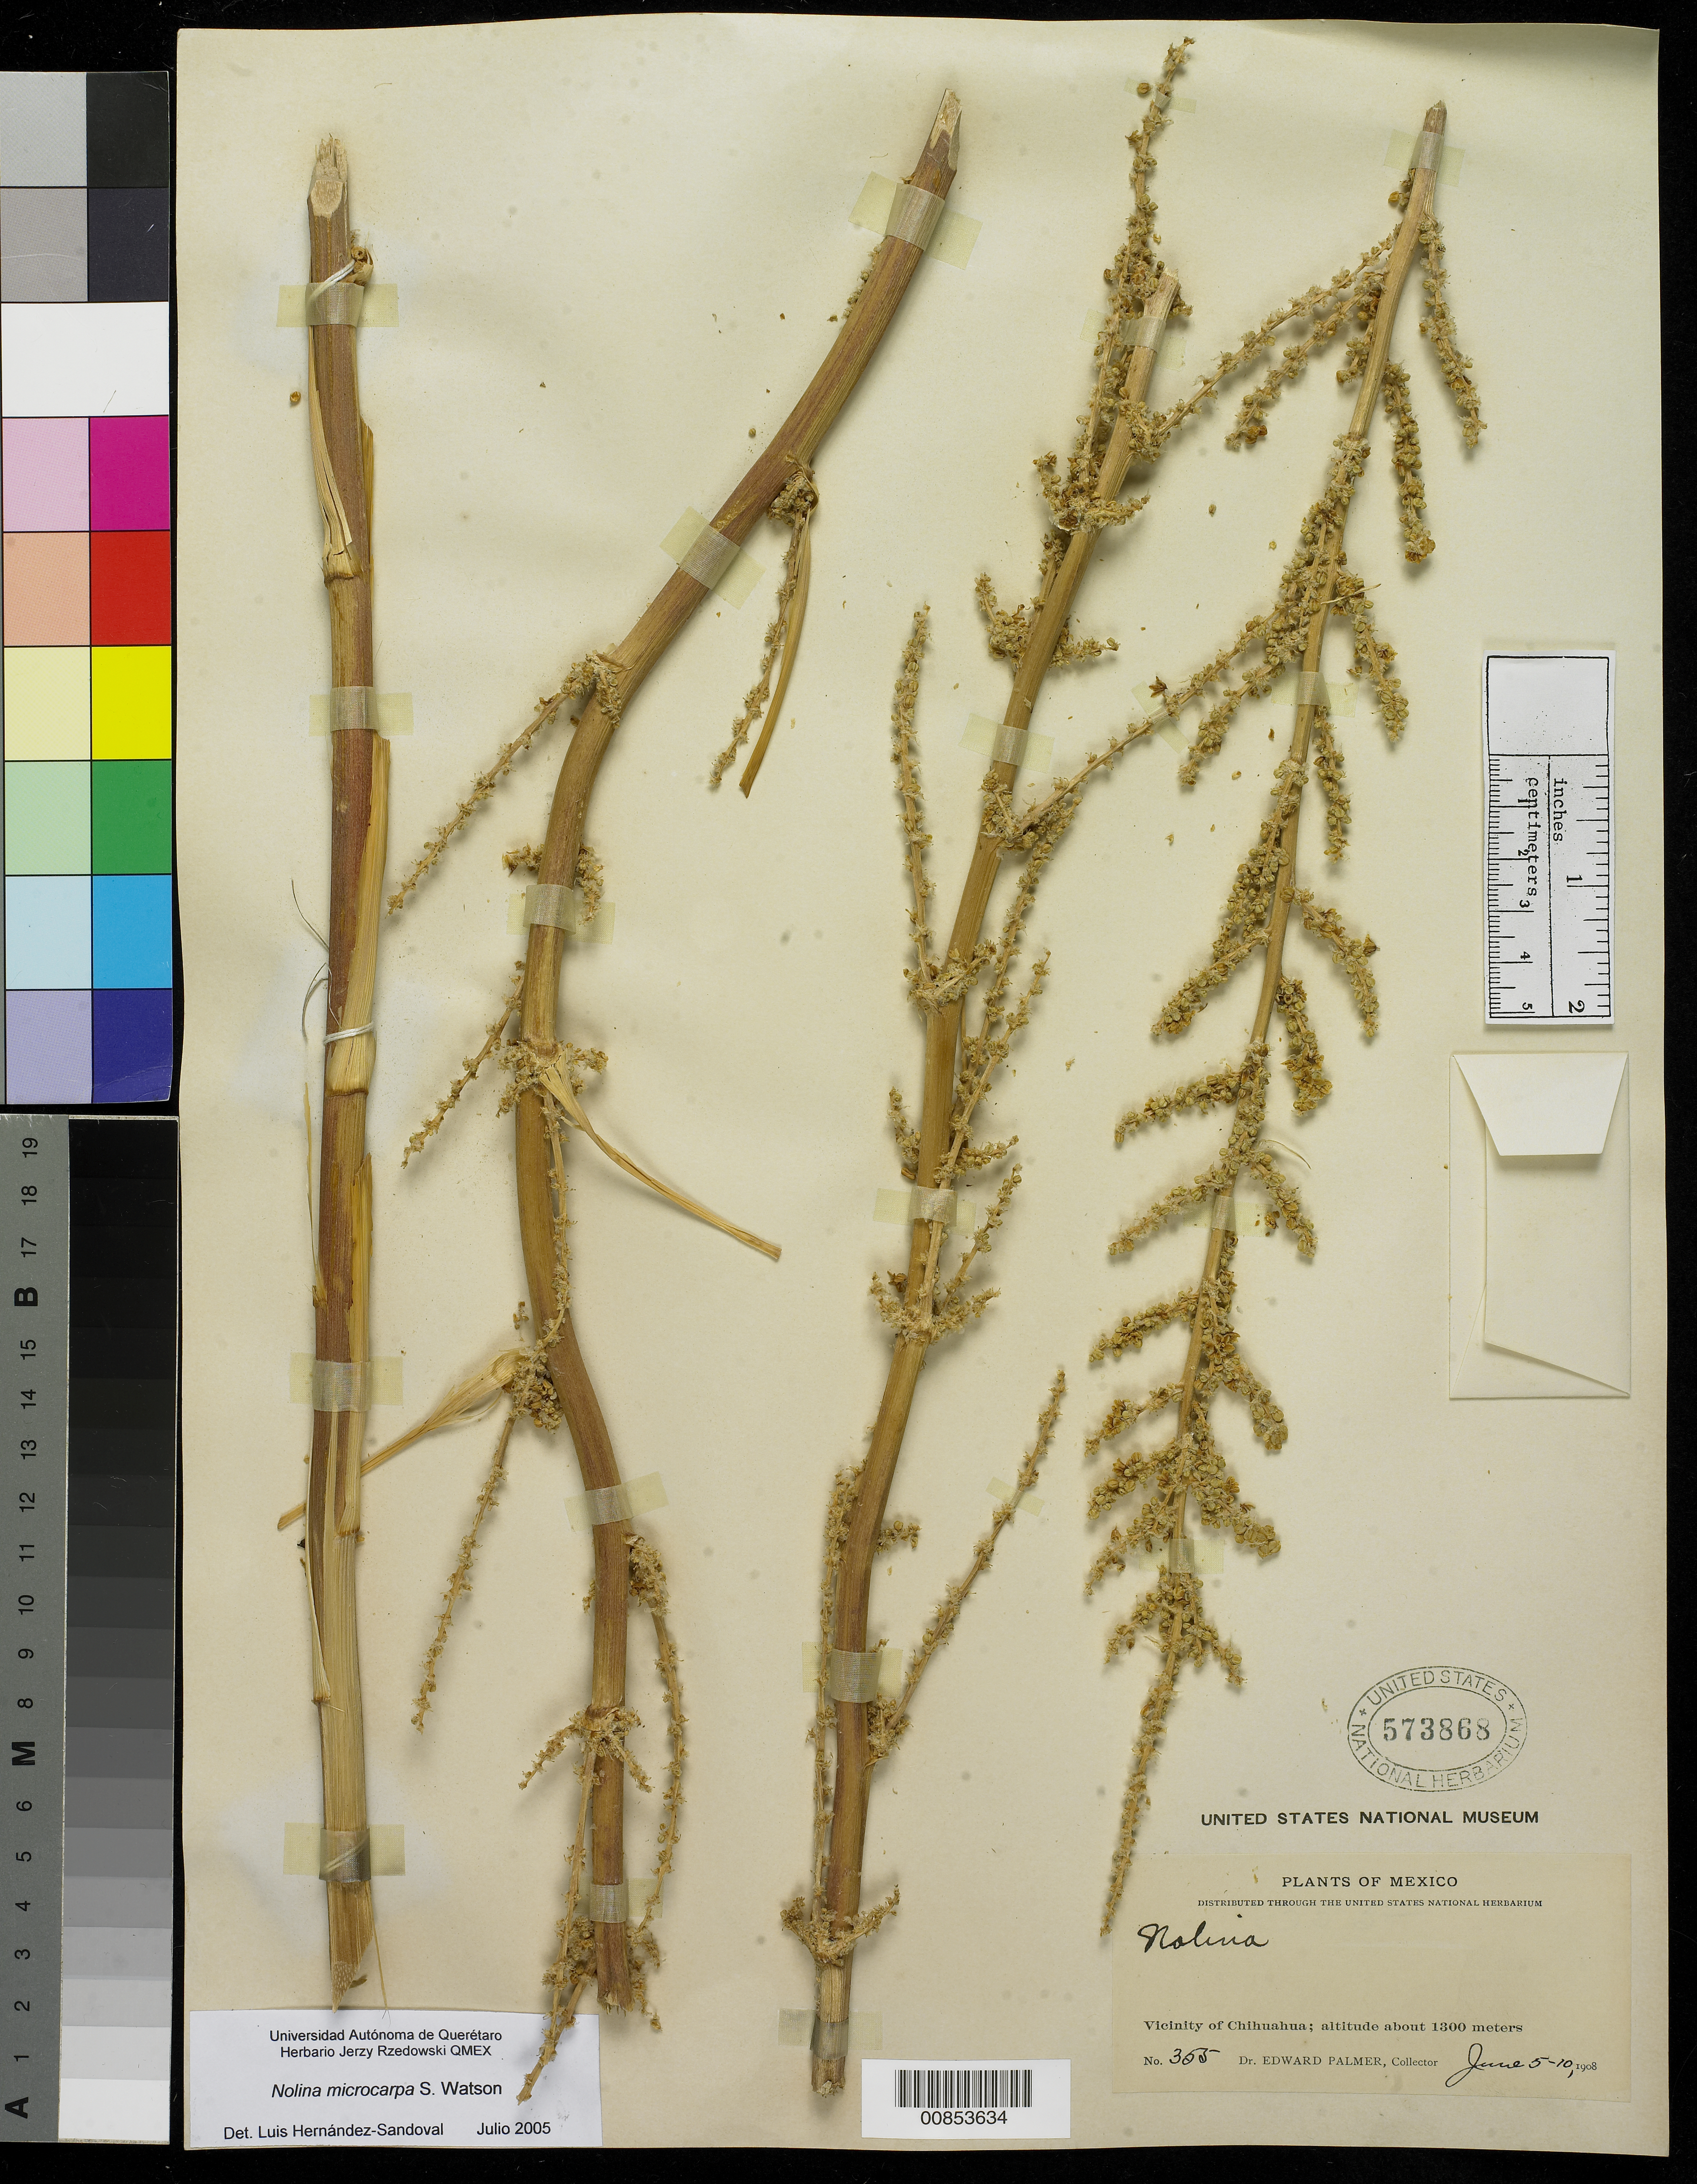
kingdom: Plantae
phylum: Tracheophyta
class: Liliopsida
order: Asparagales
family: Asparagaceae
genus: Nolina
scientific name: Nolina microcarpa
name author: S. Watson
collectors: E. Palmer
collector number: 355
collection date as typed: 05 Jun 1908 to 10 Jun 1908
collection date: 1908-06-05/1908-06-10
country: Mexico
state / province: Chihuahua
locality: Vicinity of Chihuahua.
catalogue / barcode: US 573868